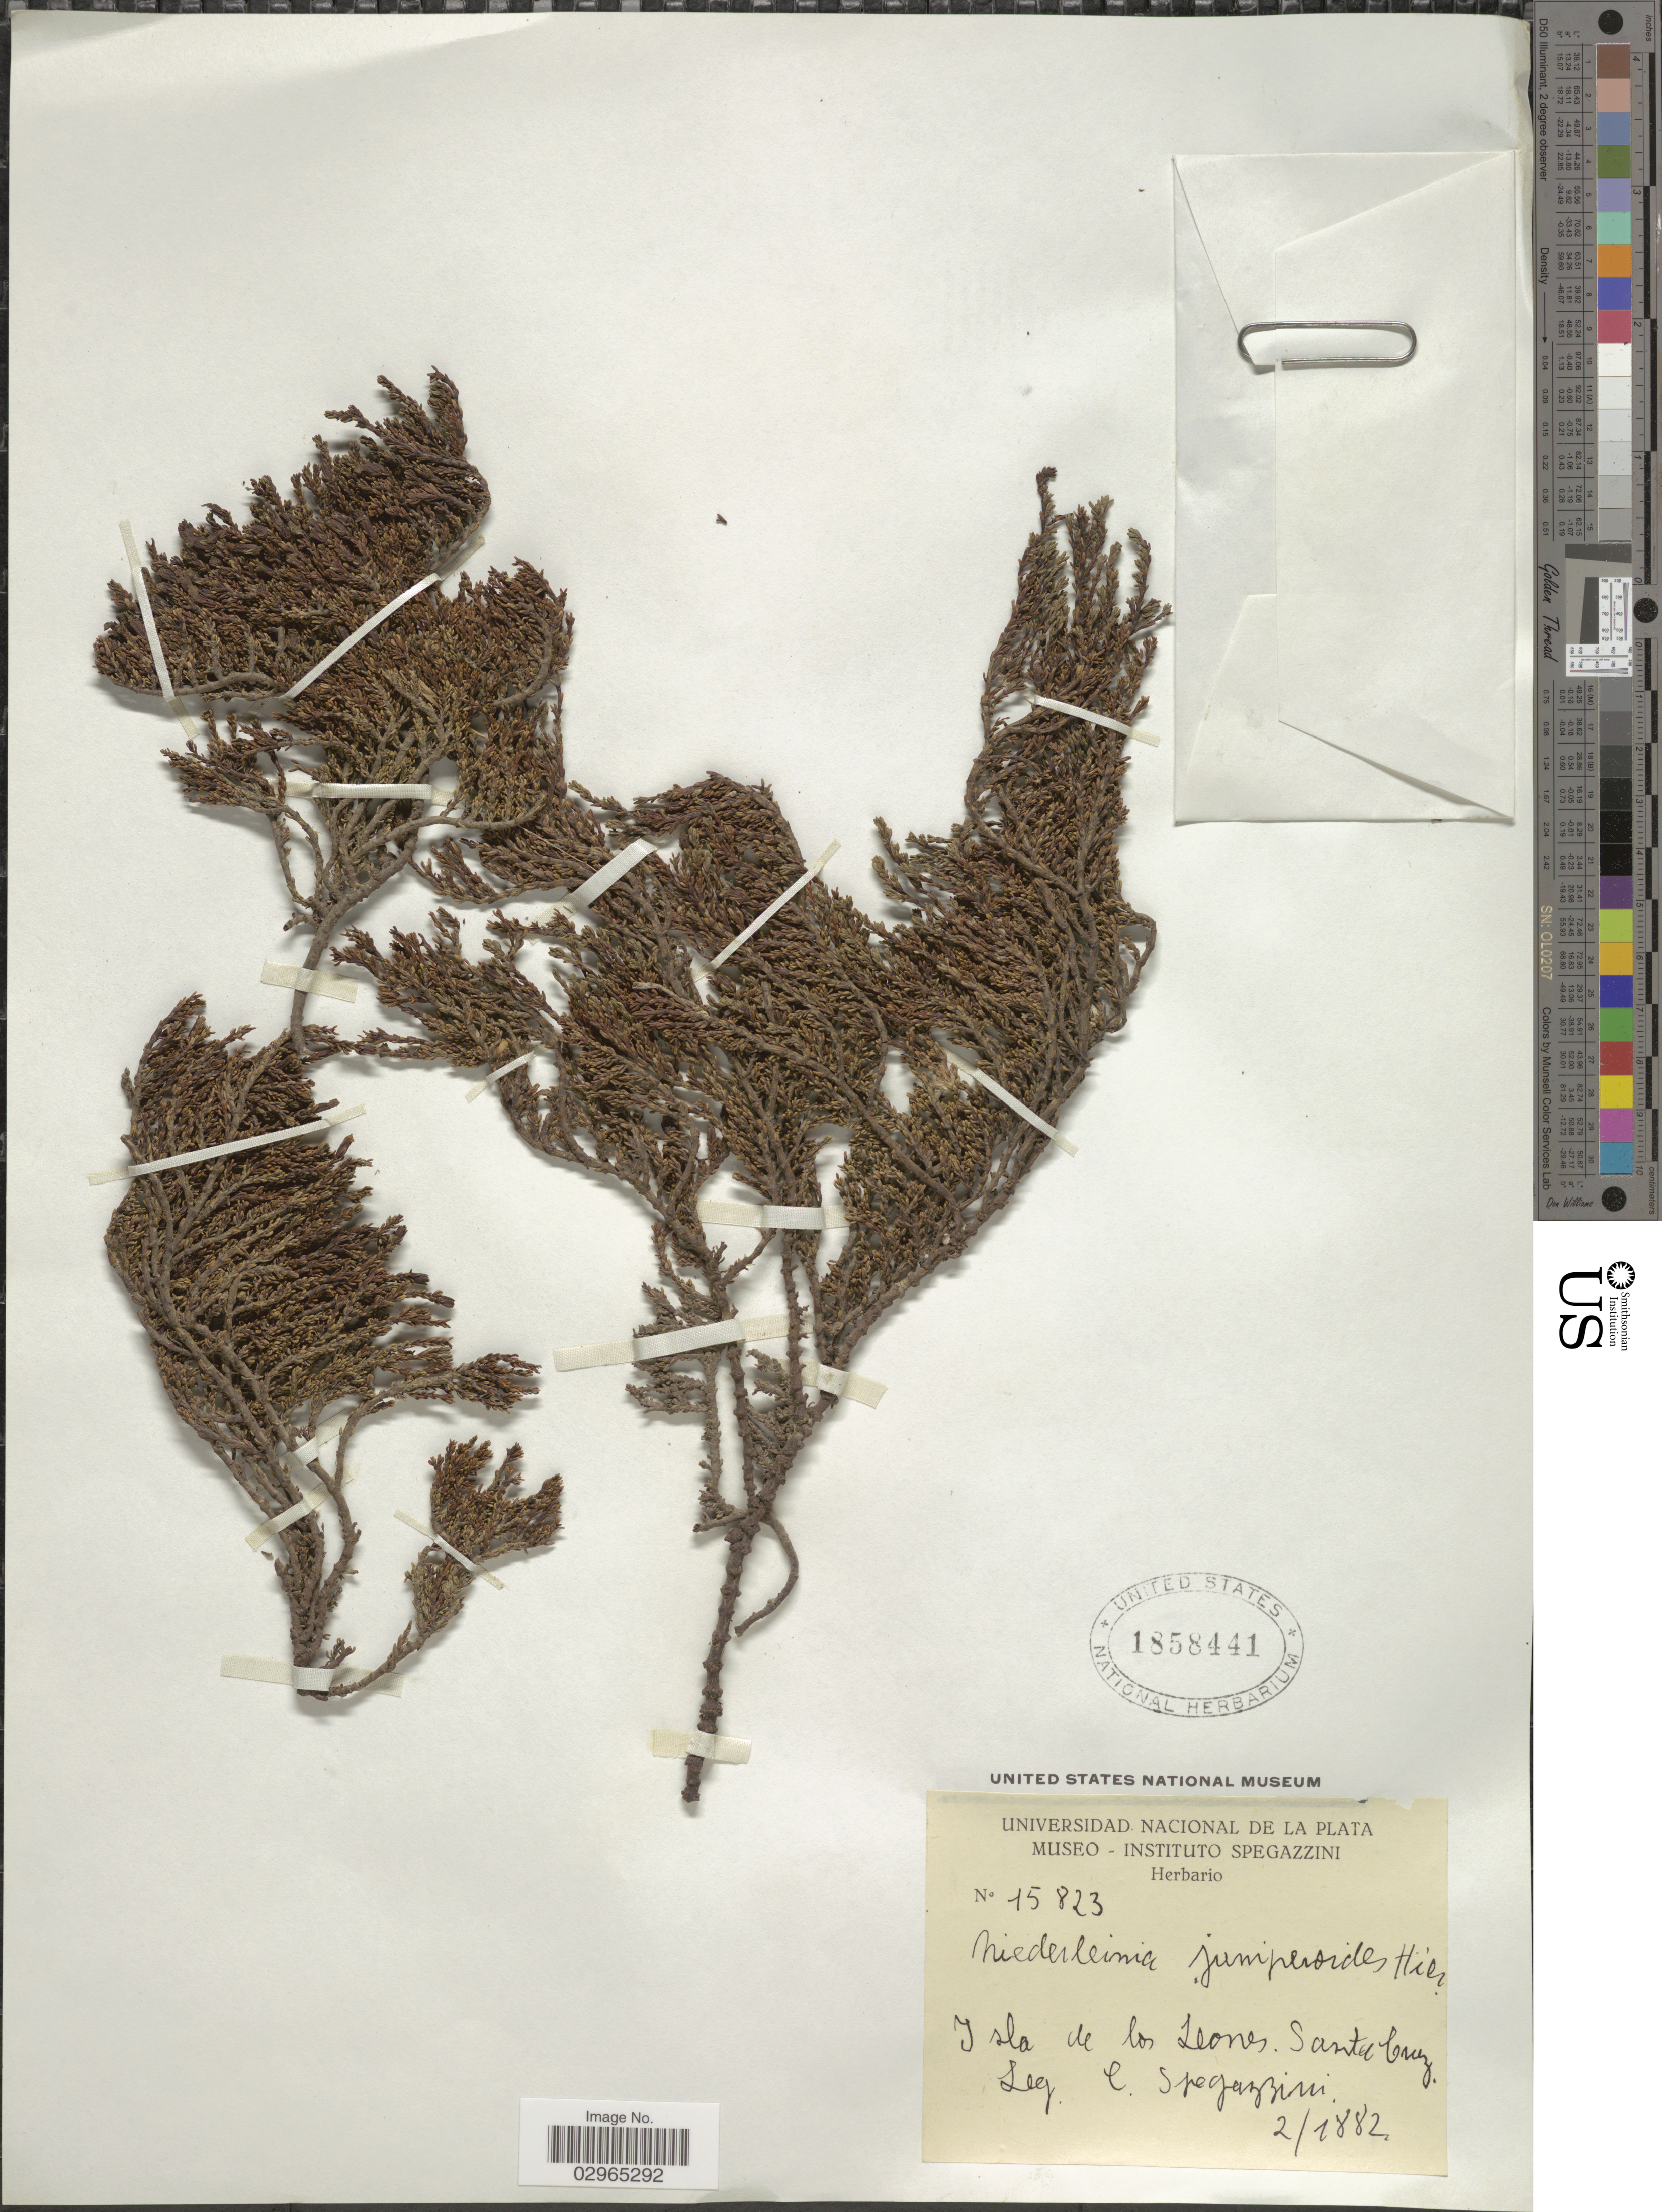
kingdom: Plantae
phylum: Tracheophyta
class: Magnoliopsida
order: Caryophyllales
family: Frankeniaceae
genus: Niederleinia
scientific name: Niederleinia juniperoides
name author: Hieron.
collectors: C. L. Spegazzini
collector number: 15823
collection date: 1882-02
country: Argentina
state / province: Santa Cruz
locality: Isla de los Leones, Santa Cruz.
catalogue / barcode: US 1858441